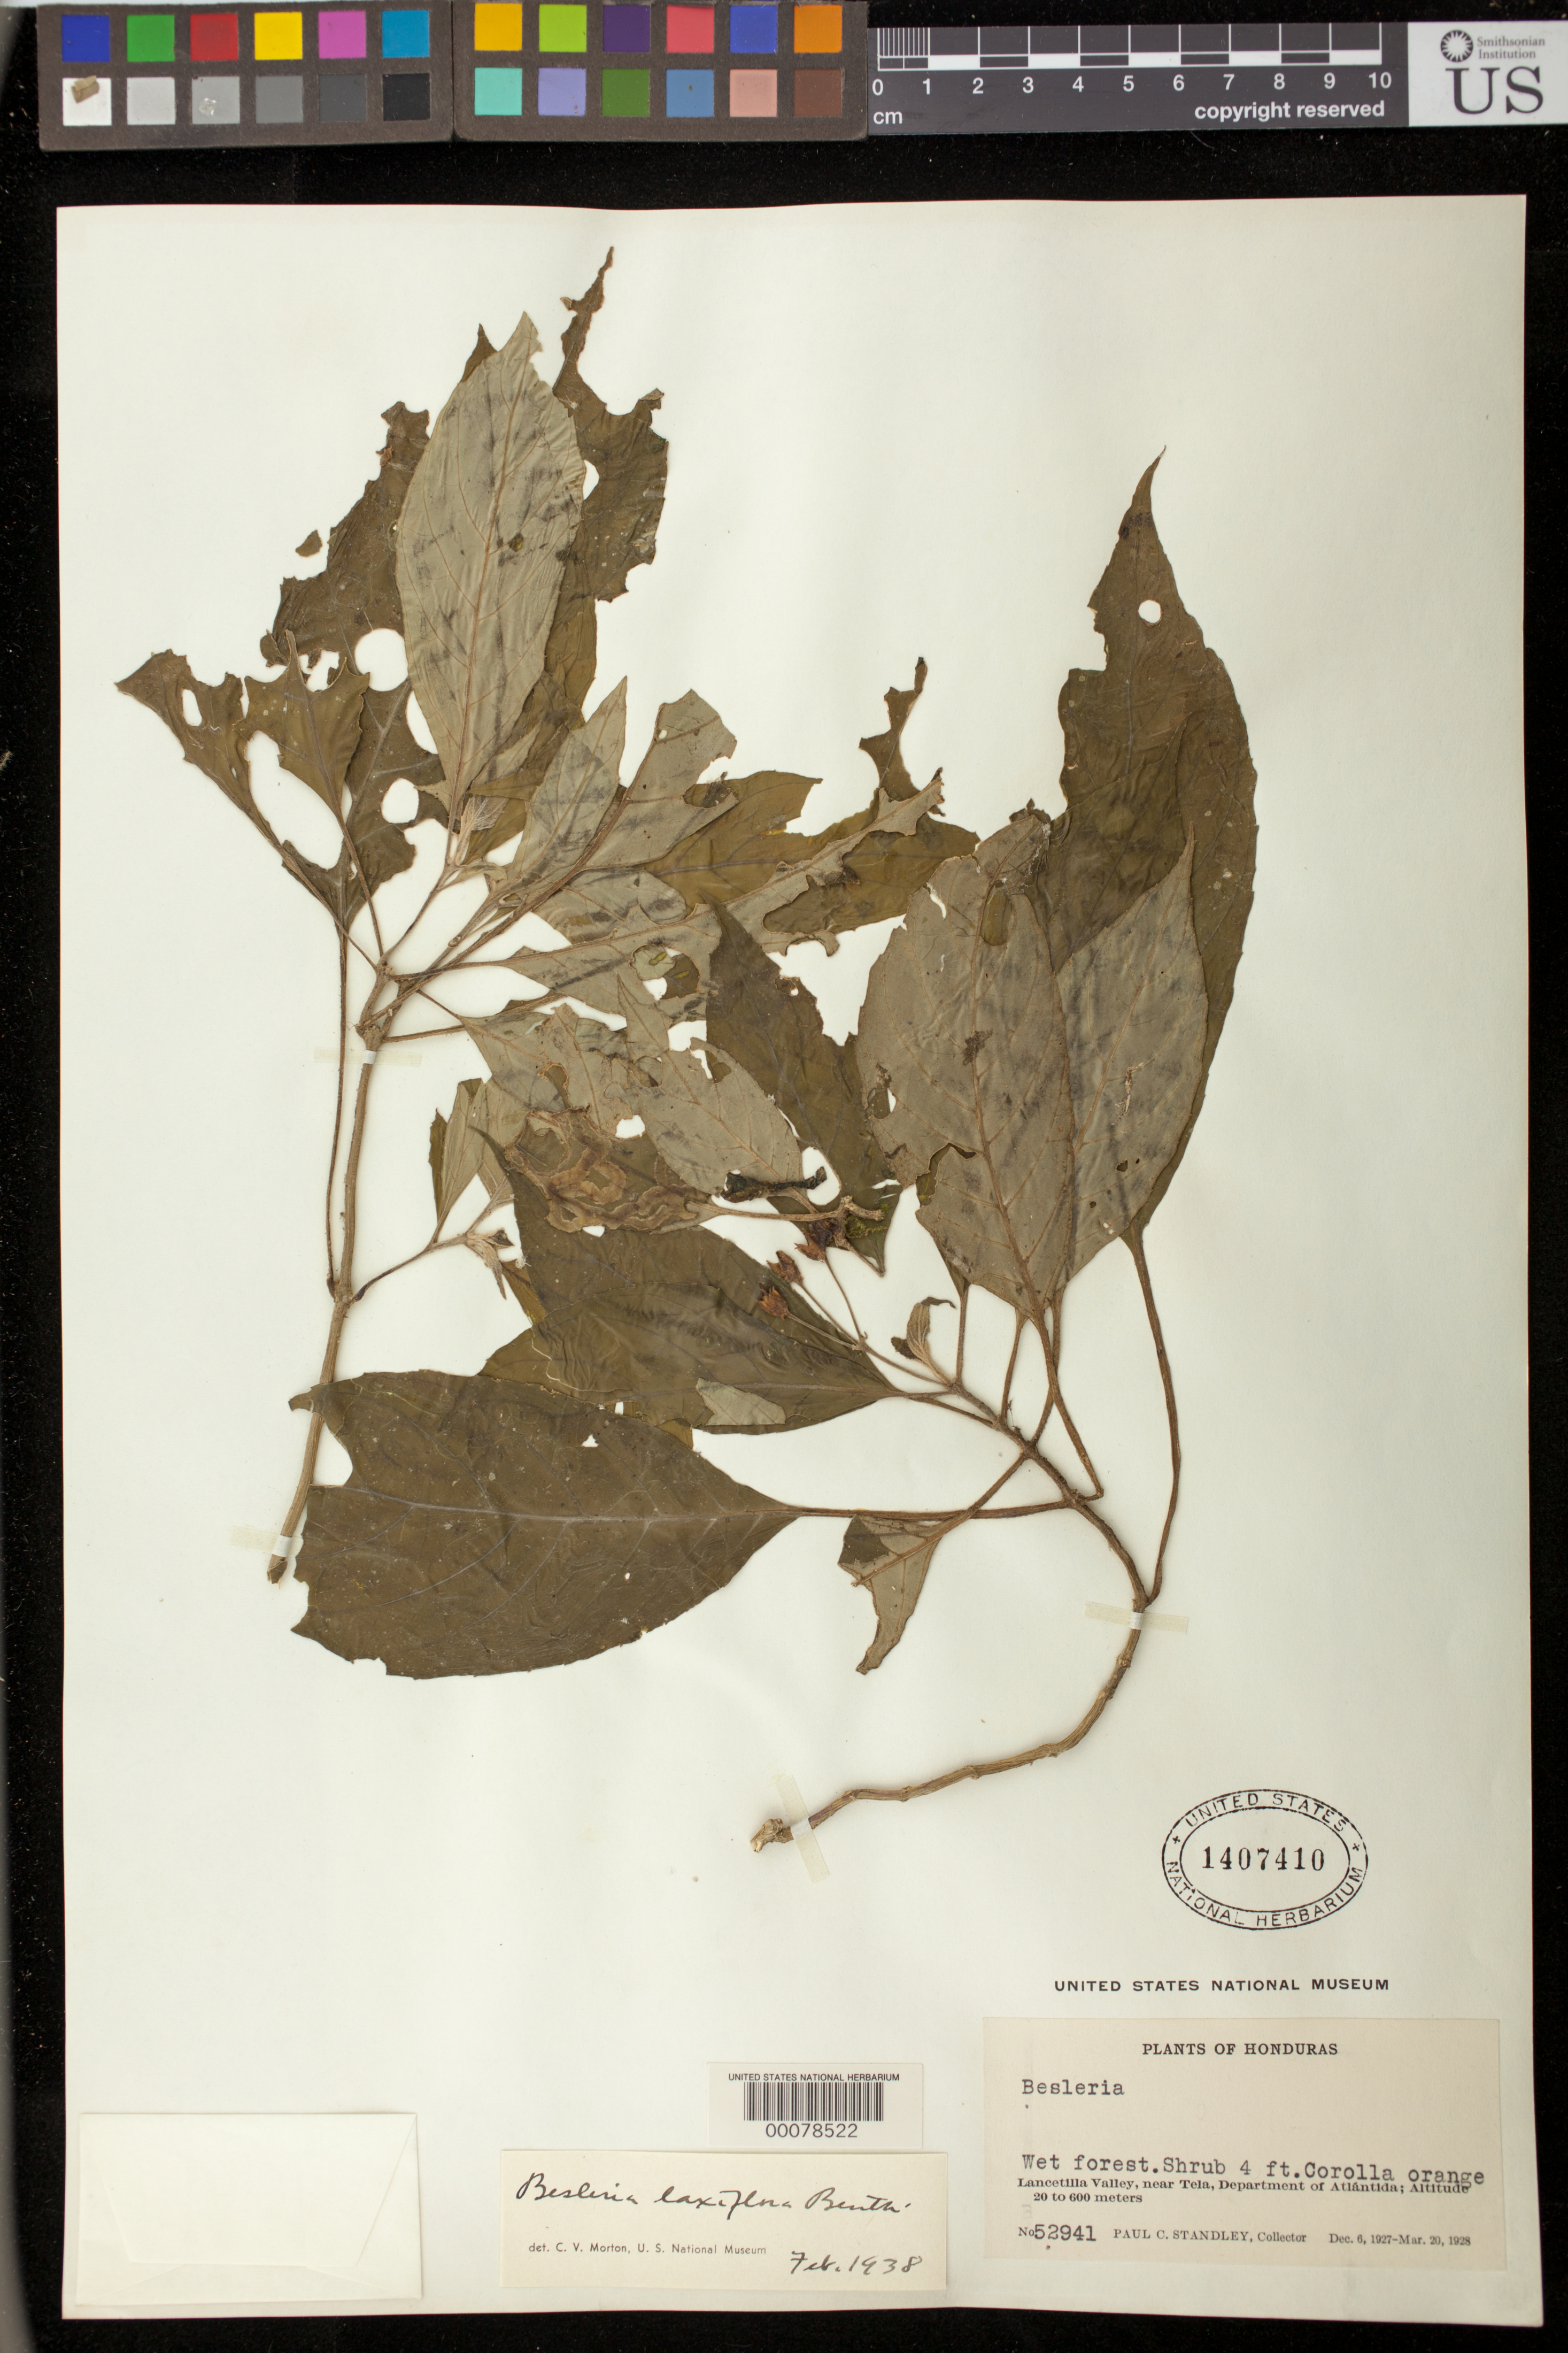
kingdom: Plantae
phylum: Tracheophyta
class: Magnoliopsida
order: Lamiales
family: Gesneriaceae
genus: Besleria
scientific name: Besleria laxiflora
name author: Benth.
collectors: P. C. Standley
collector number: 52941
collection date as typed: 1927-28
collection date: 1927/1928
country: Honduras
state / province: Atlántida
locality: Lancetilla valley, near Tela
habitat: Wet forest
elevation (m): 20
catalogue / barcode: US 1407410